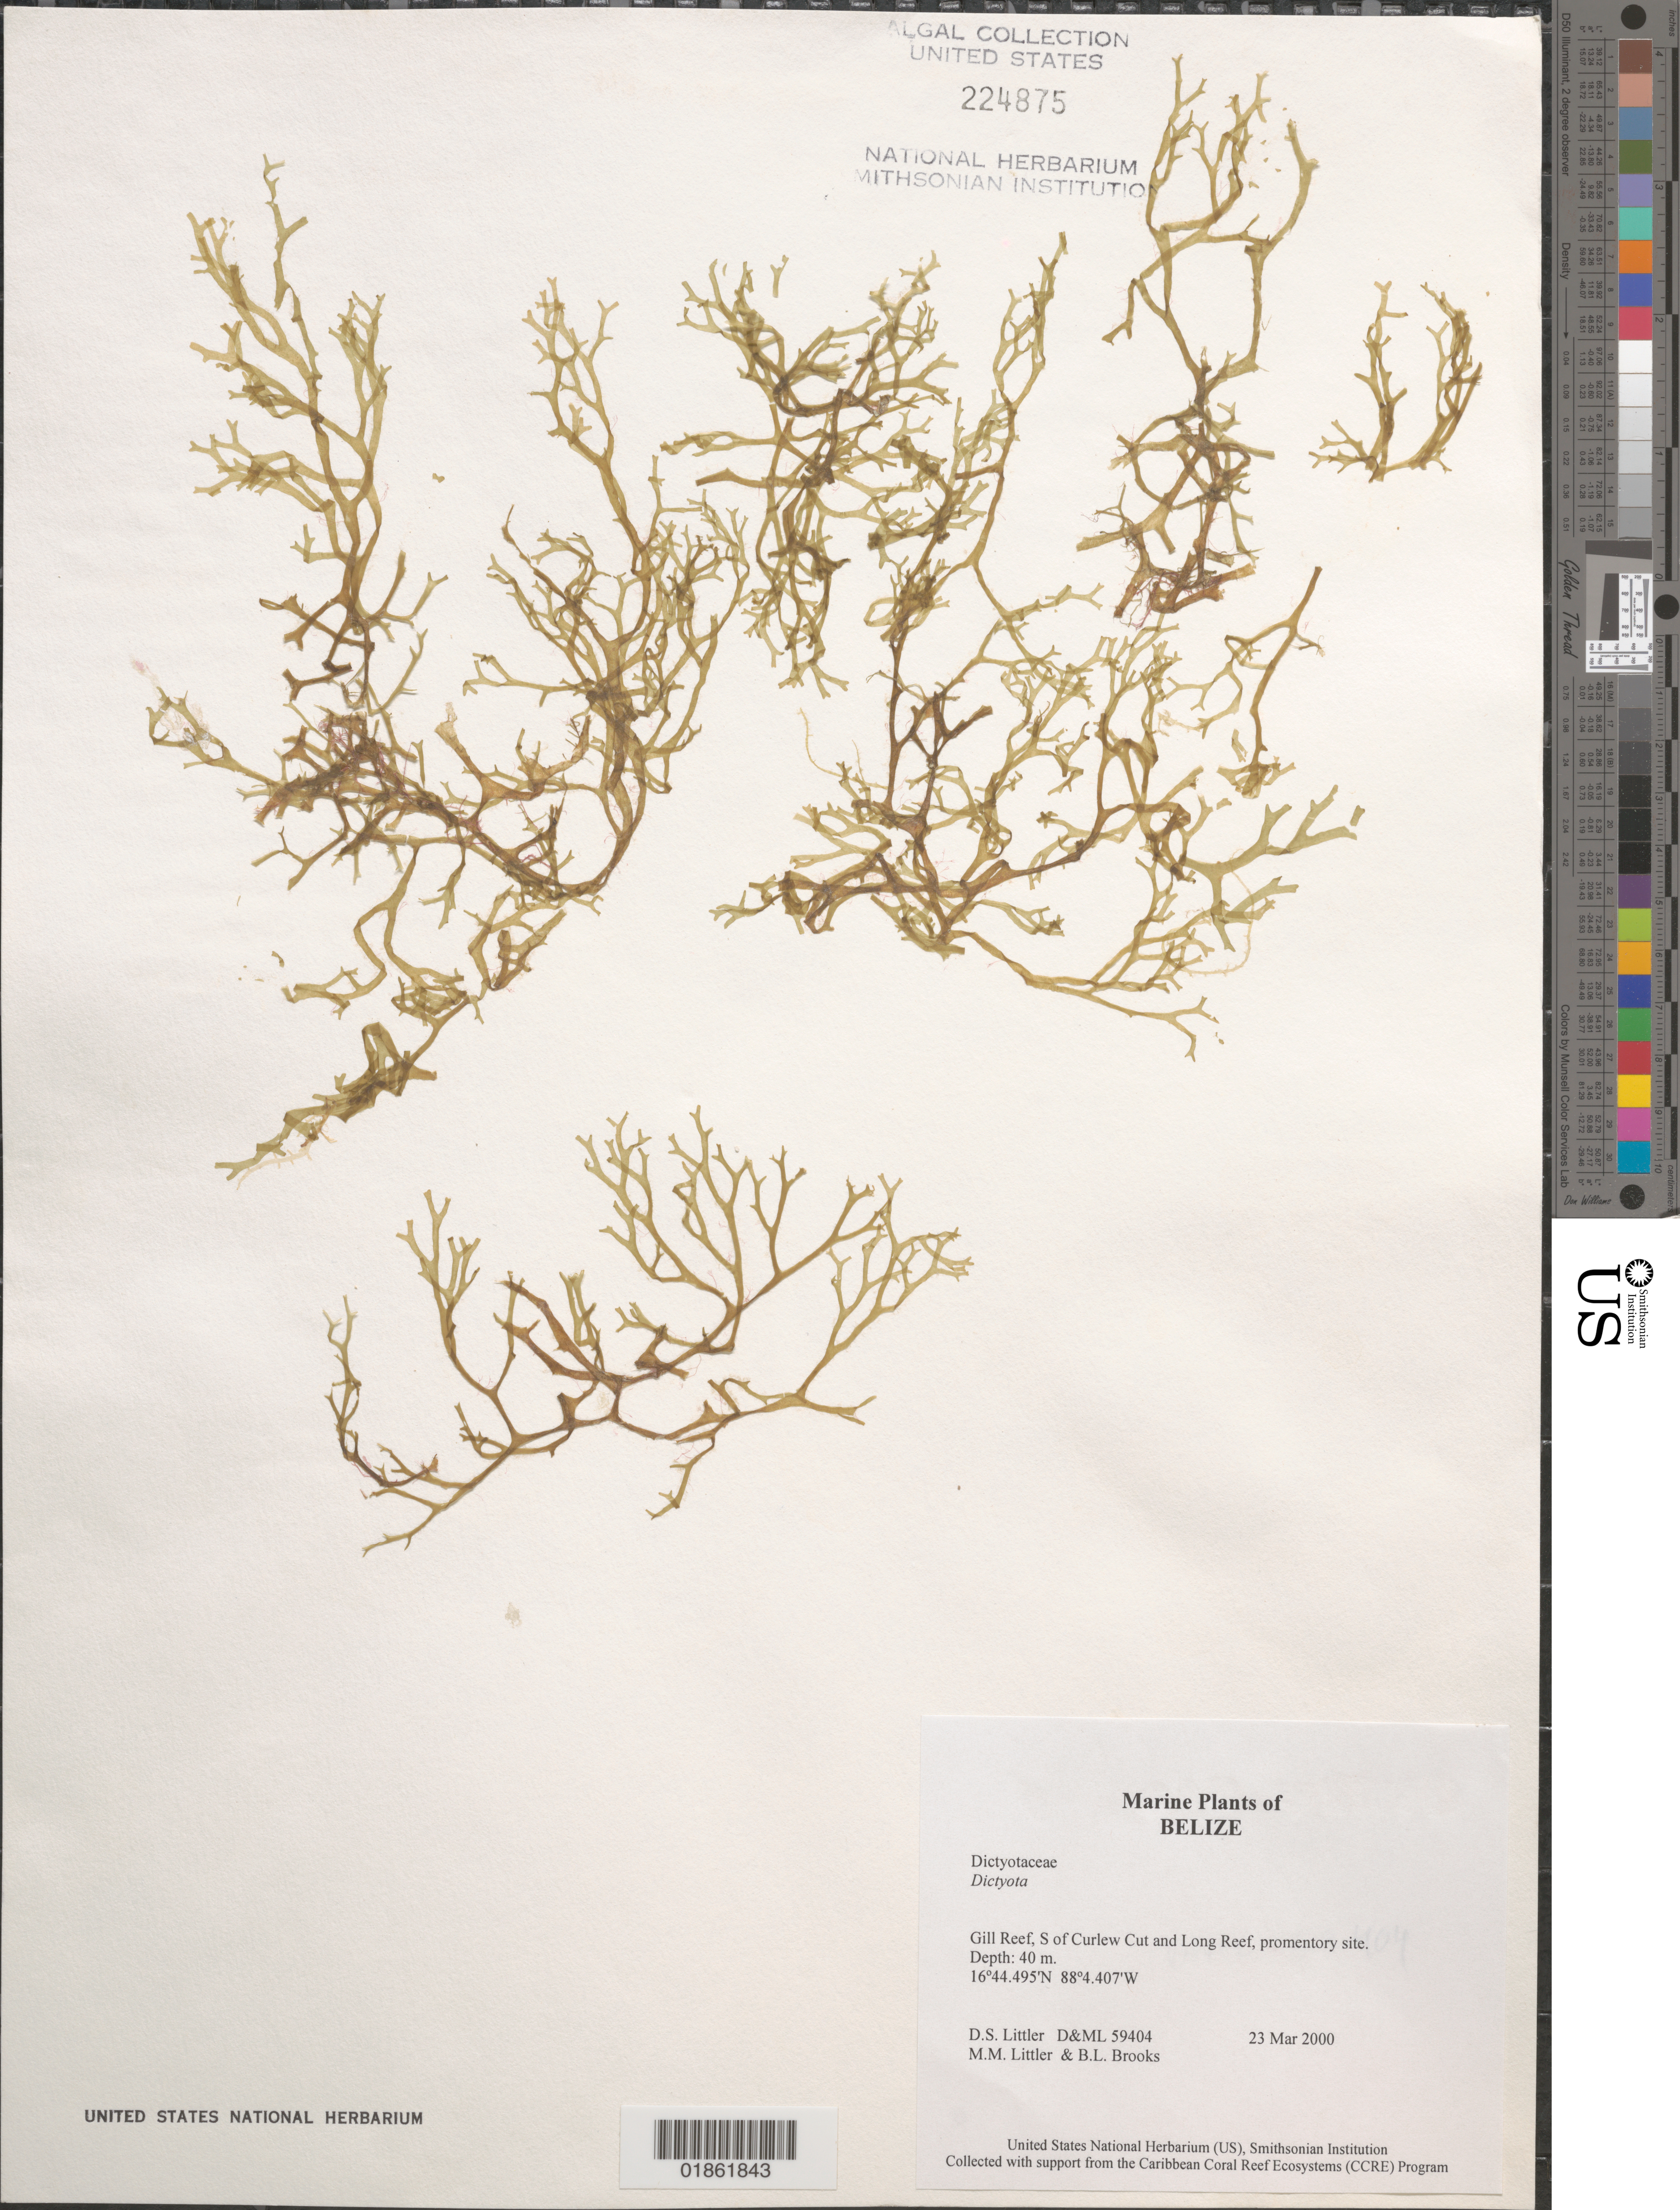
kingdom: Chromista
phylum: Ochrophyta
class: Phaeophyceae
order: Dictyotales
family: Dictyotaceae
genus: Dictyota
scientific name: Dictyota sp.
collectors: D. S. Littler & M. M. Littler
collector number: D&ML 59404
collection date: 2000-03-23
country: Belize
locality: Gill's Reef.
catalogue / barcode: US 224875